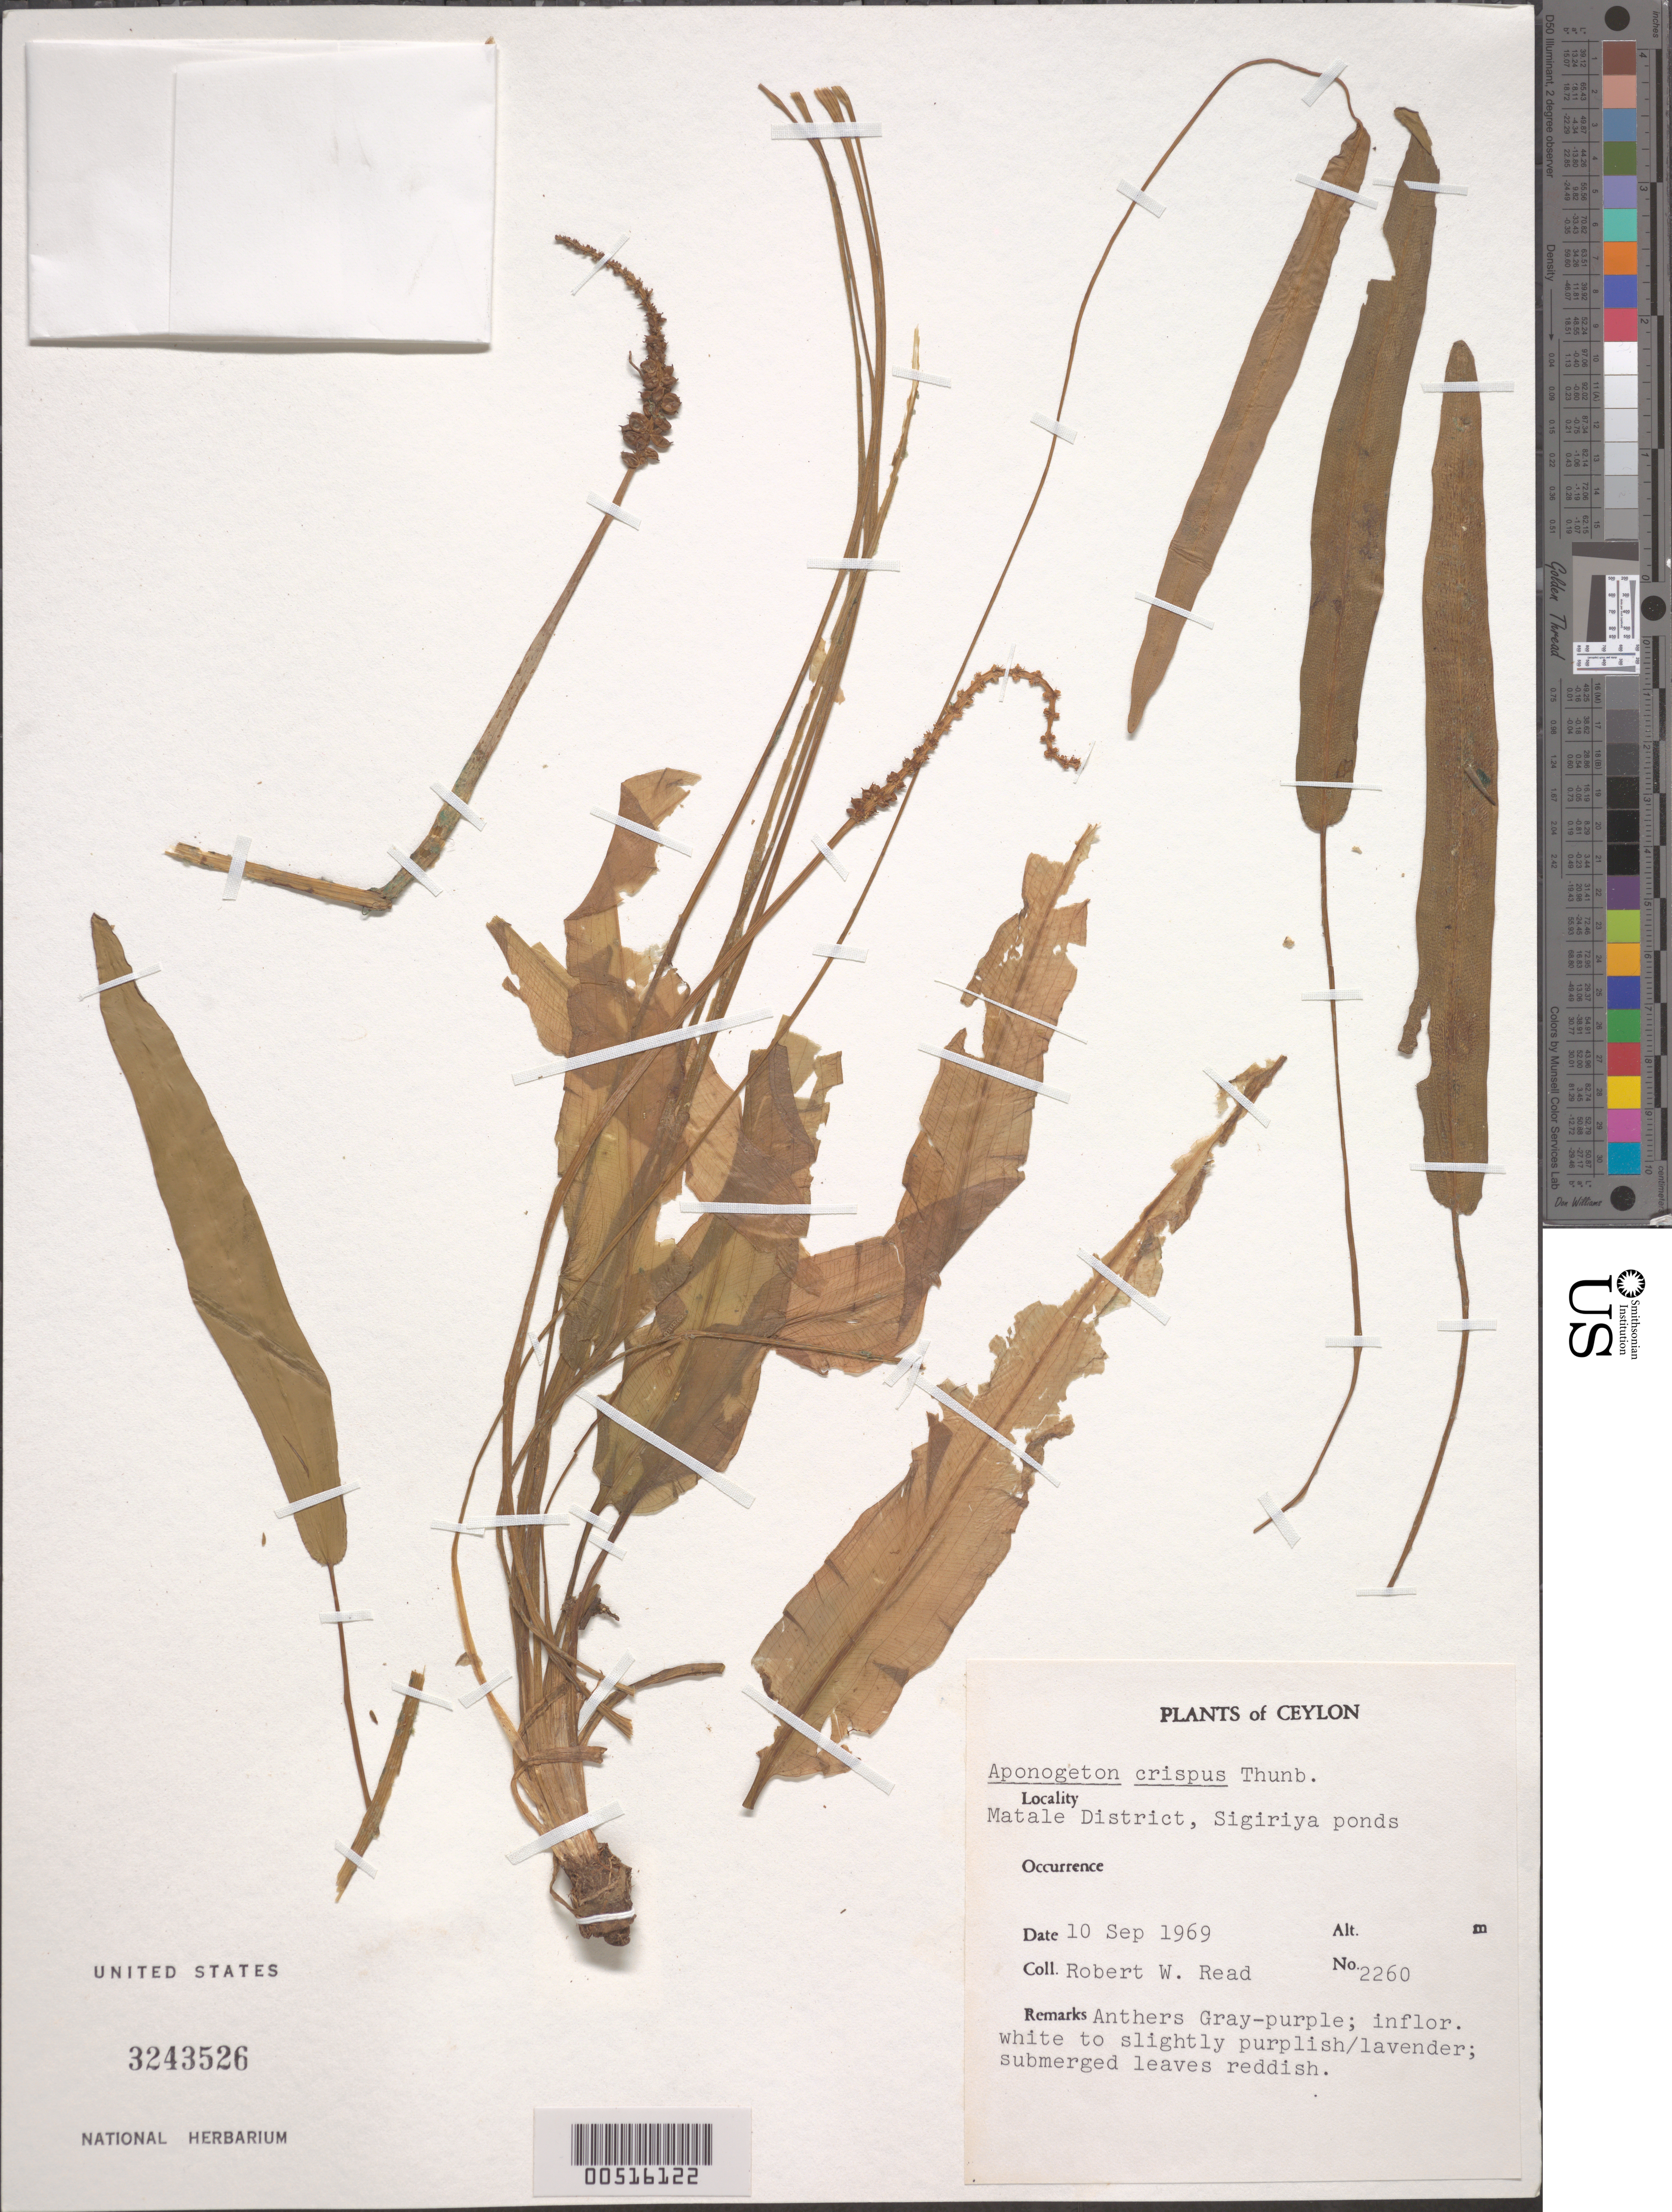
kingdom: Plantae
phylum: Tracheophyta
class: Liliopsida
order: Alismatales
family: Aponogetonaceae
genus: Aponogeton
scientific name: Aponogeton crispus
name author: Thunb.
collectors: G. Schatz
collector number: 3640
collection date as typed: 10 Sep 1969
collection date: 1969-09-10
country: Sri Lanka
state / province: Central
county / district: Matale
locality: Sigiriya ponds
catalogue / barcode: US 3243526